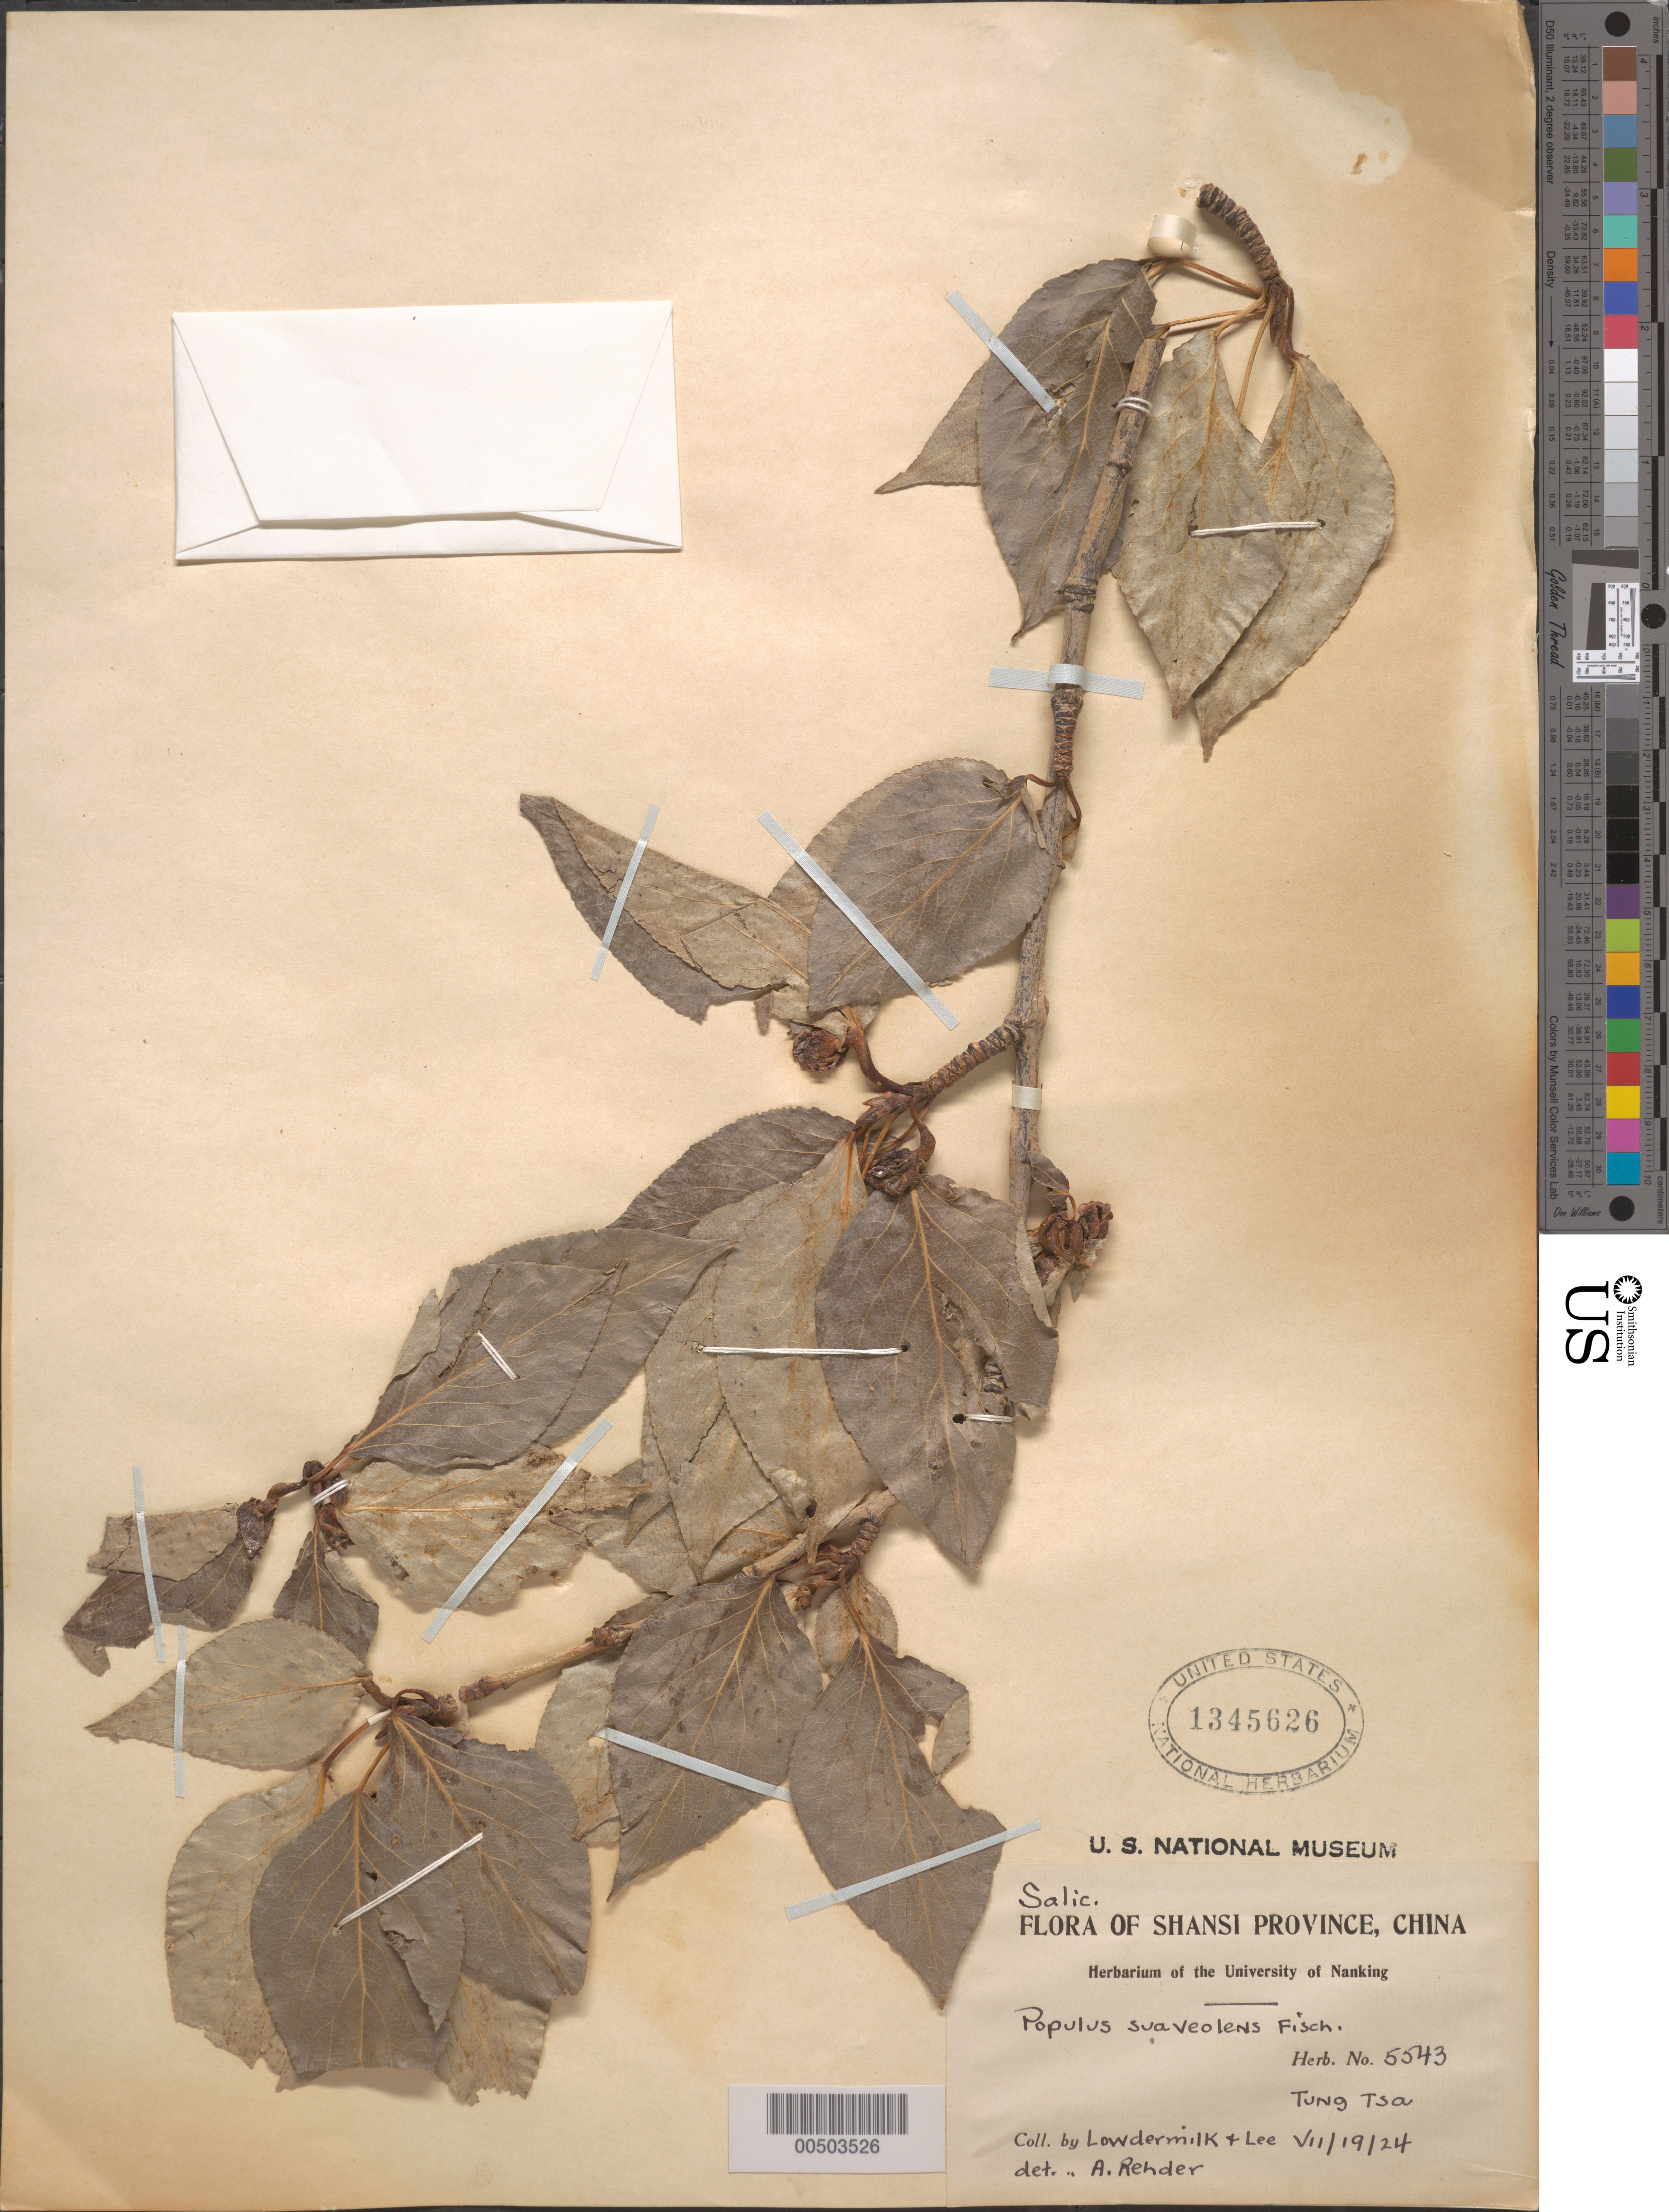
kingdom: Plantae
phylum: Tracheophyta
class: Magnoliopsida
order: Malpighiales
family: Salicaceae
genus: Populus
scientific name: Populus suaveolens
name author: Fisch.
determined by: Rehder, Alfred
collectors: C. Lee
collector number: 5543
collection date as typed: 19 Jul 1924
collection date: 1924-07-19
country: China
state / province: Shanxi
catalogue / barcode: US 1345626